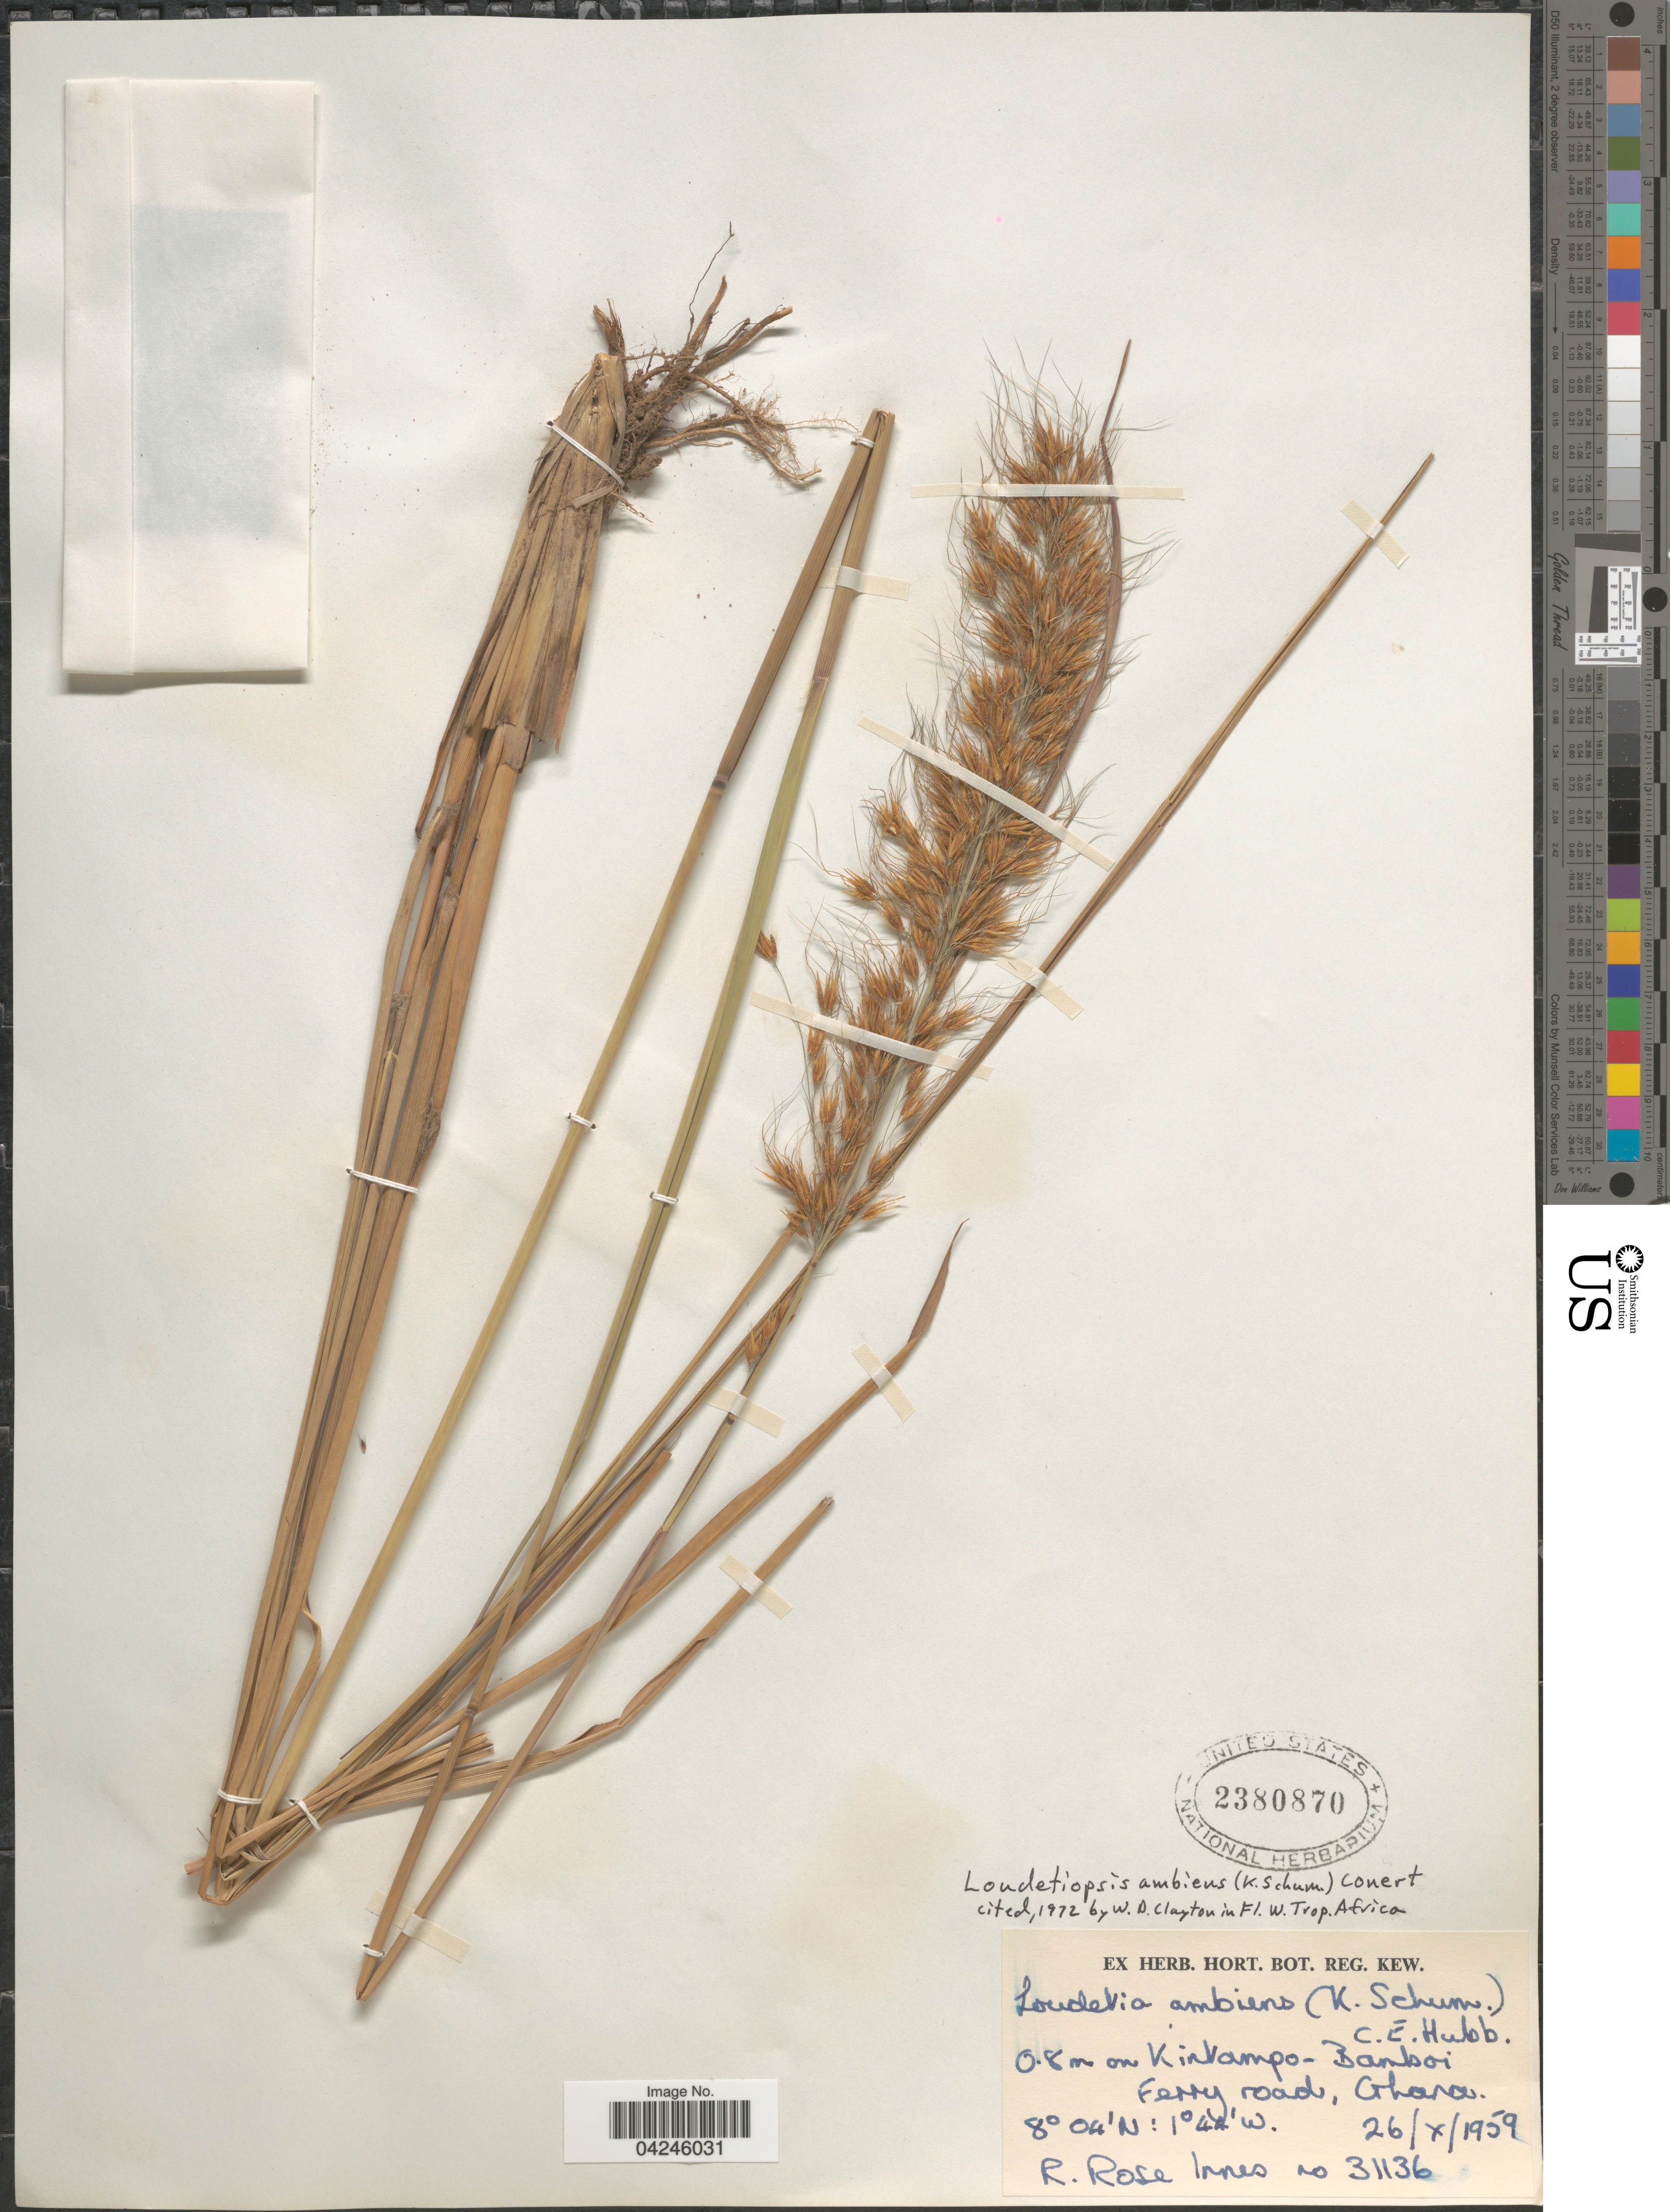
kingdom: Plantae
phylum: Tracheophyta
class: Liliopsida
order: Poales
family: Poaceae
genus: Loudetiopsis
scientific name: Loudetiopsis ambiens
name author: (K. Schum.) Conert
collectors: R. Rose-Innes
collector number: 31136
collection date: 1959-10-26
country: Ghana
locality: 0.8m on Kintampo-Bamboi Ferry road.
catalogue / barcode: US 2380870